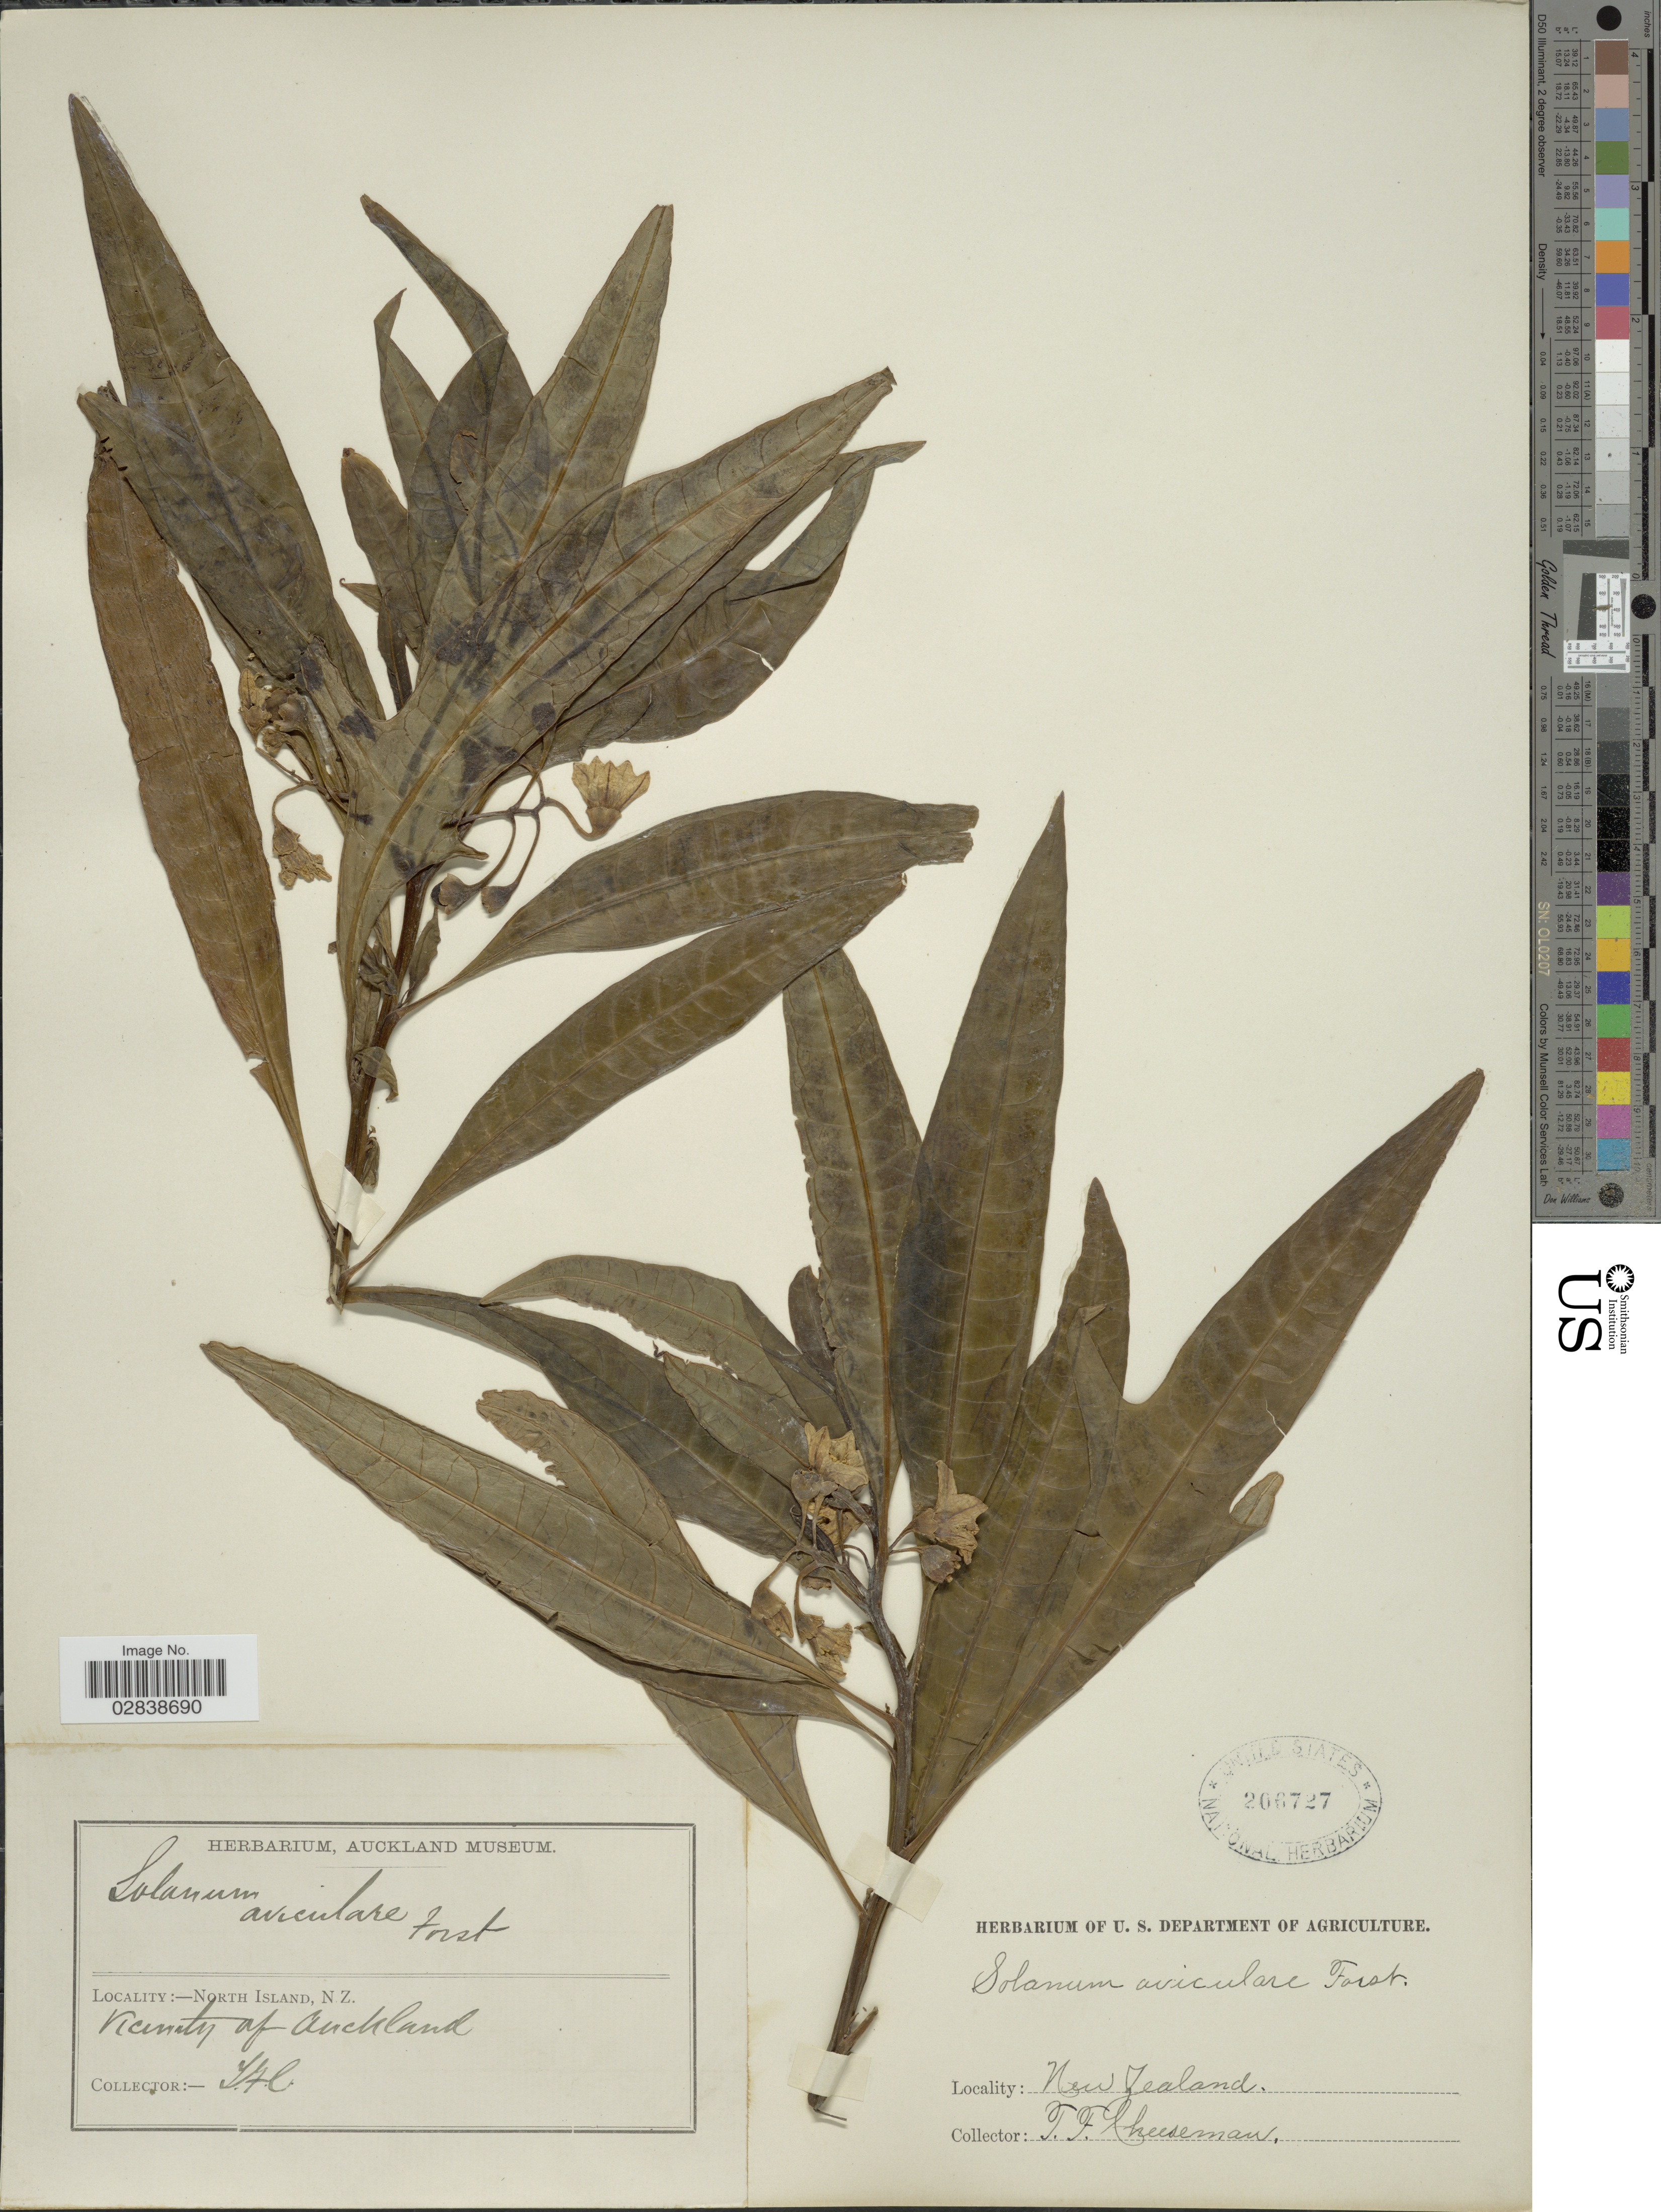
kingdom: Plantae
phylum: Tracheophyta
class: Magnoliopsida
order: Solanales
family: Solanaceae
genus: Solanum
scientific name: Solanum aviculare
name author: G. Forst.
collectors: T. F. Cheeseman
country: New Zealand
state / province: Auckland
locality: North Island, Vicinity of Auckland.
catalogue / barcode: US 206727